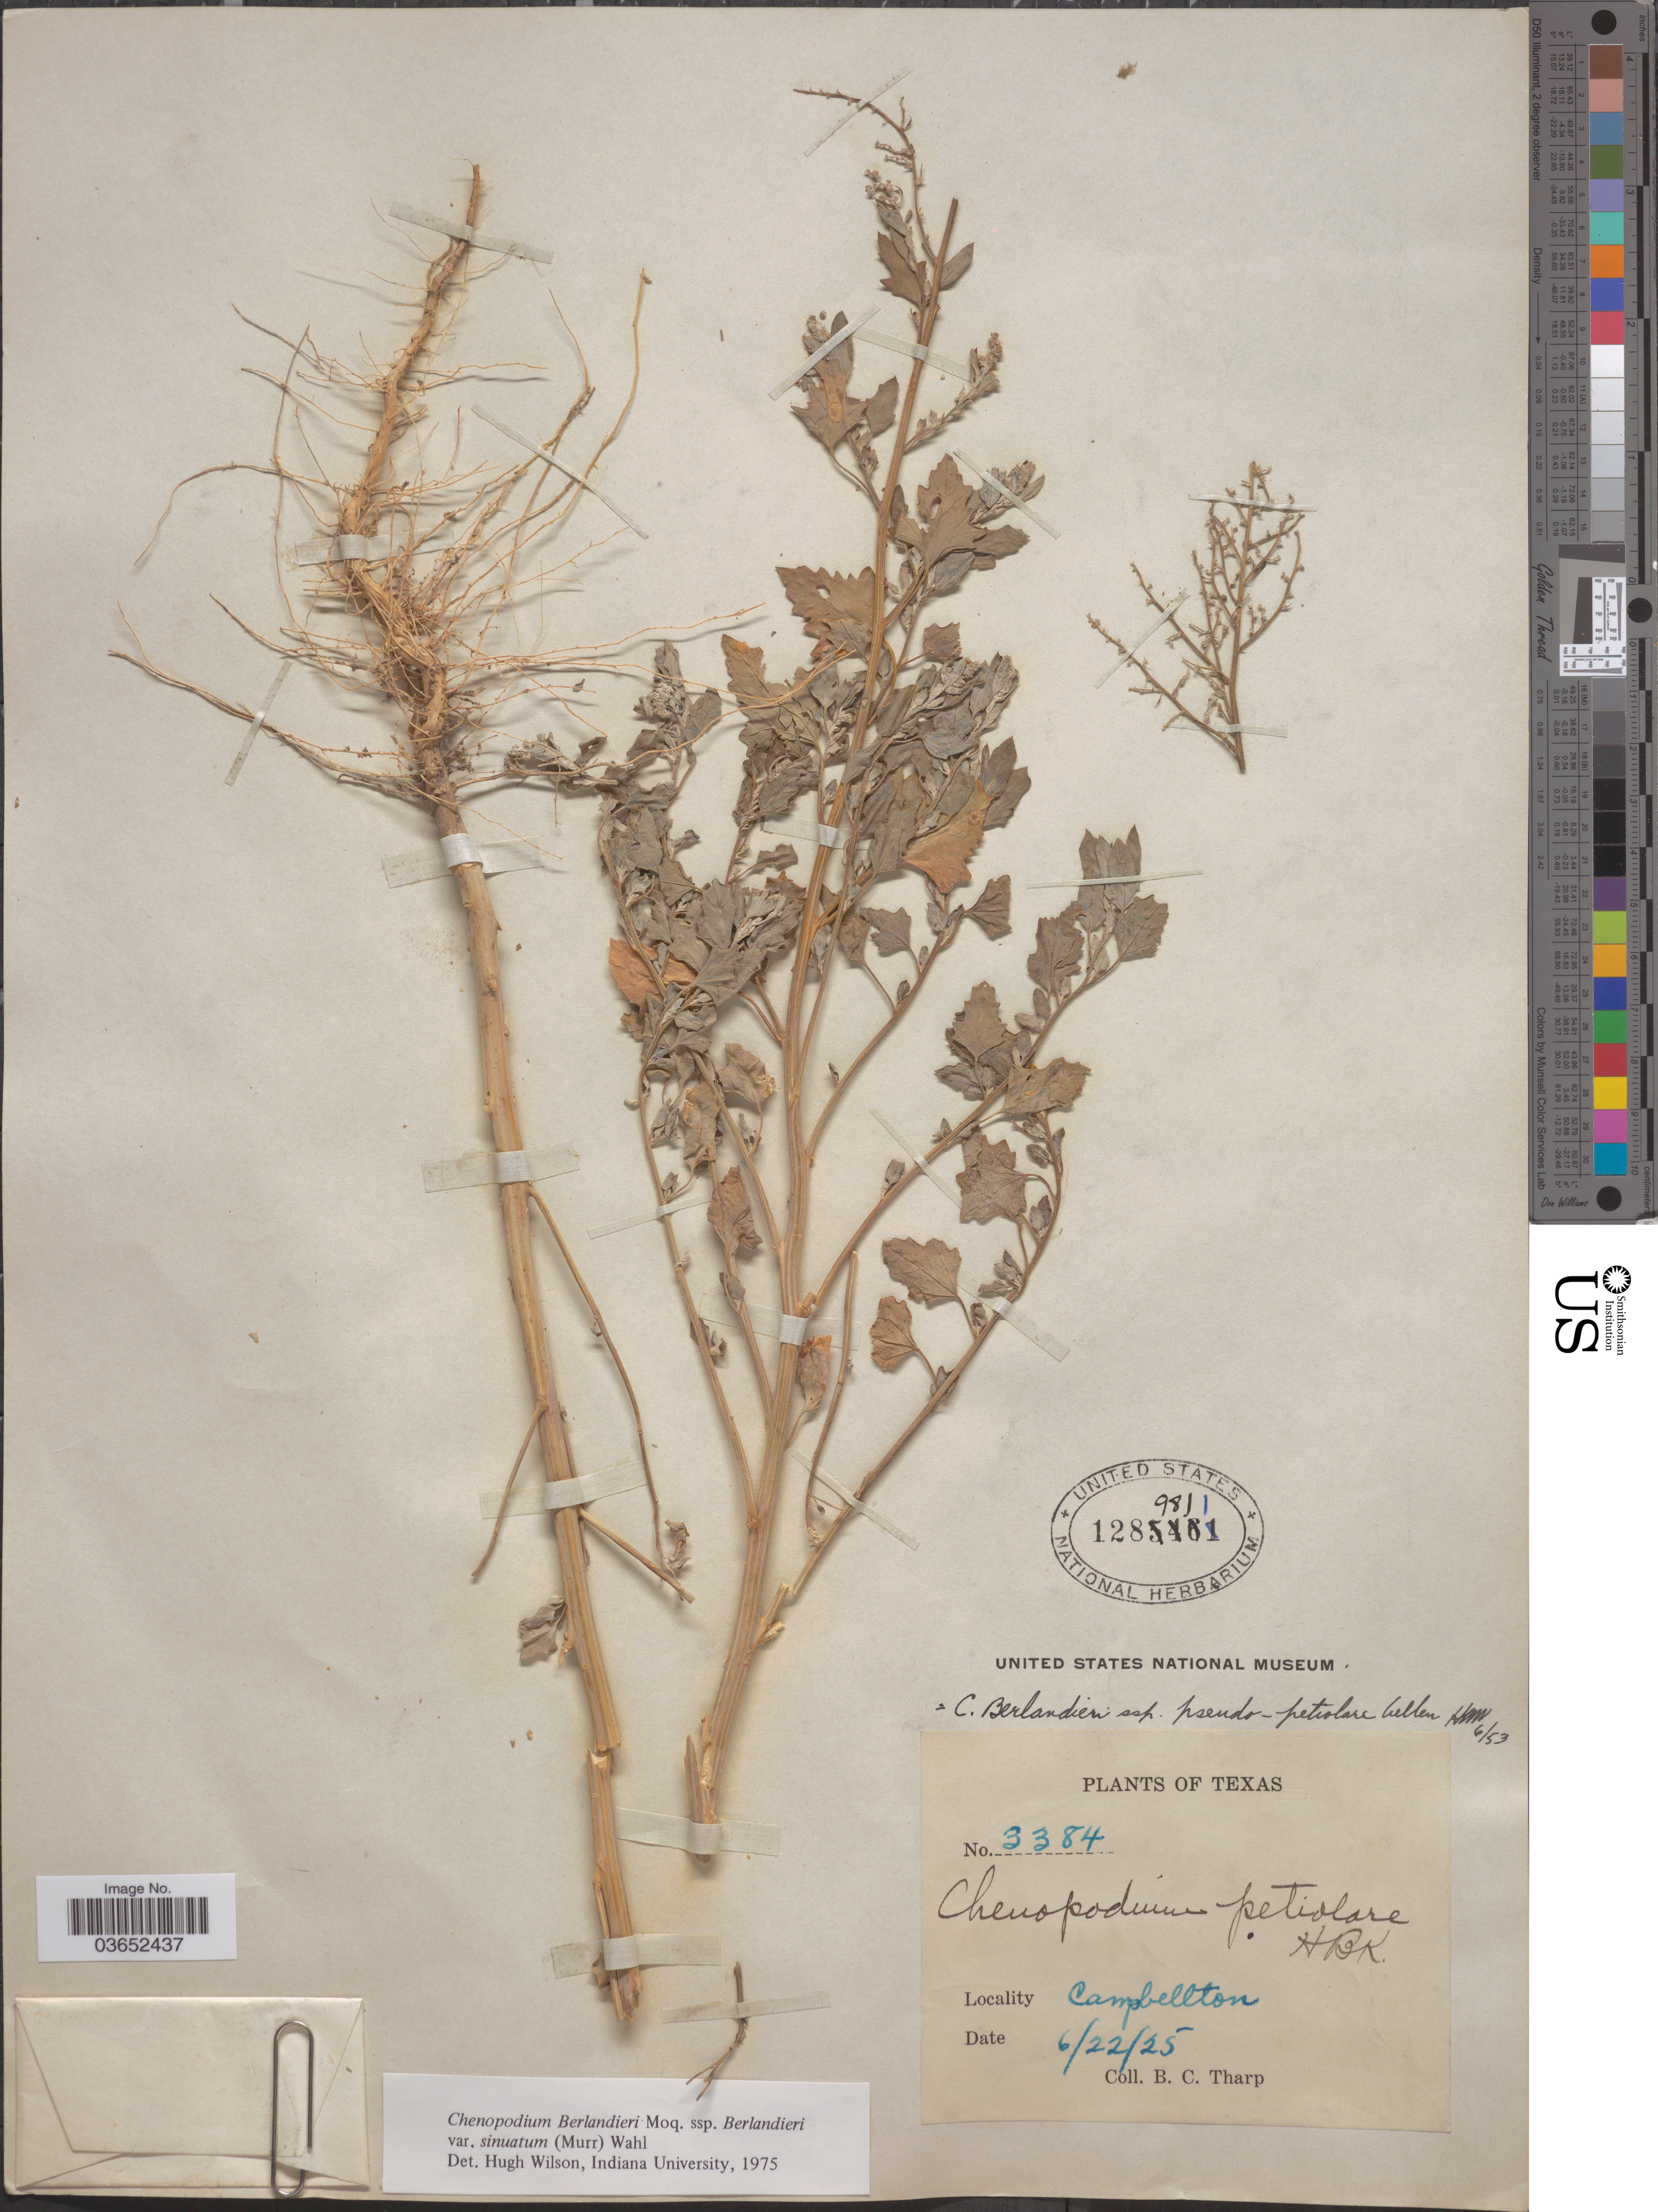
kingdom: Plantae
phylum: Tracheophyta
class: Magnoliopsida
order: Caryophyllales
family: Amaranthaceae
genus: Chenopodium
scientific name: Chenopodium berlandieri var. sinuatum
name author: (Murr.) Wahl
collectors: B. C. Tharp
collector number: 3384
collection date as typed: Transcribed d/m/y: 22/6/25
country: United States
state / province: Texas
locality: Campbellton.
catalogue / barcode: US 1289811